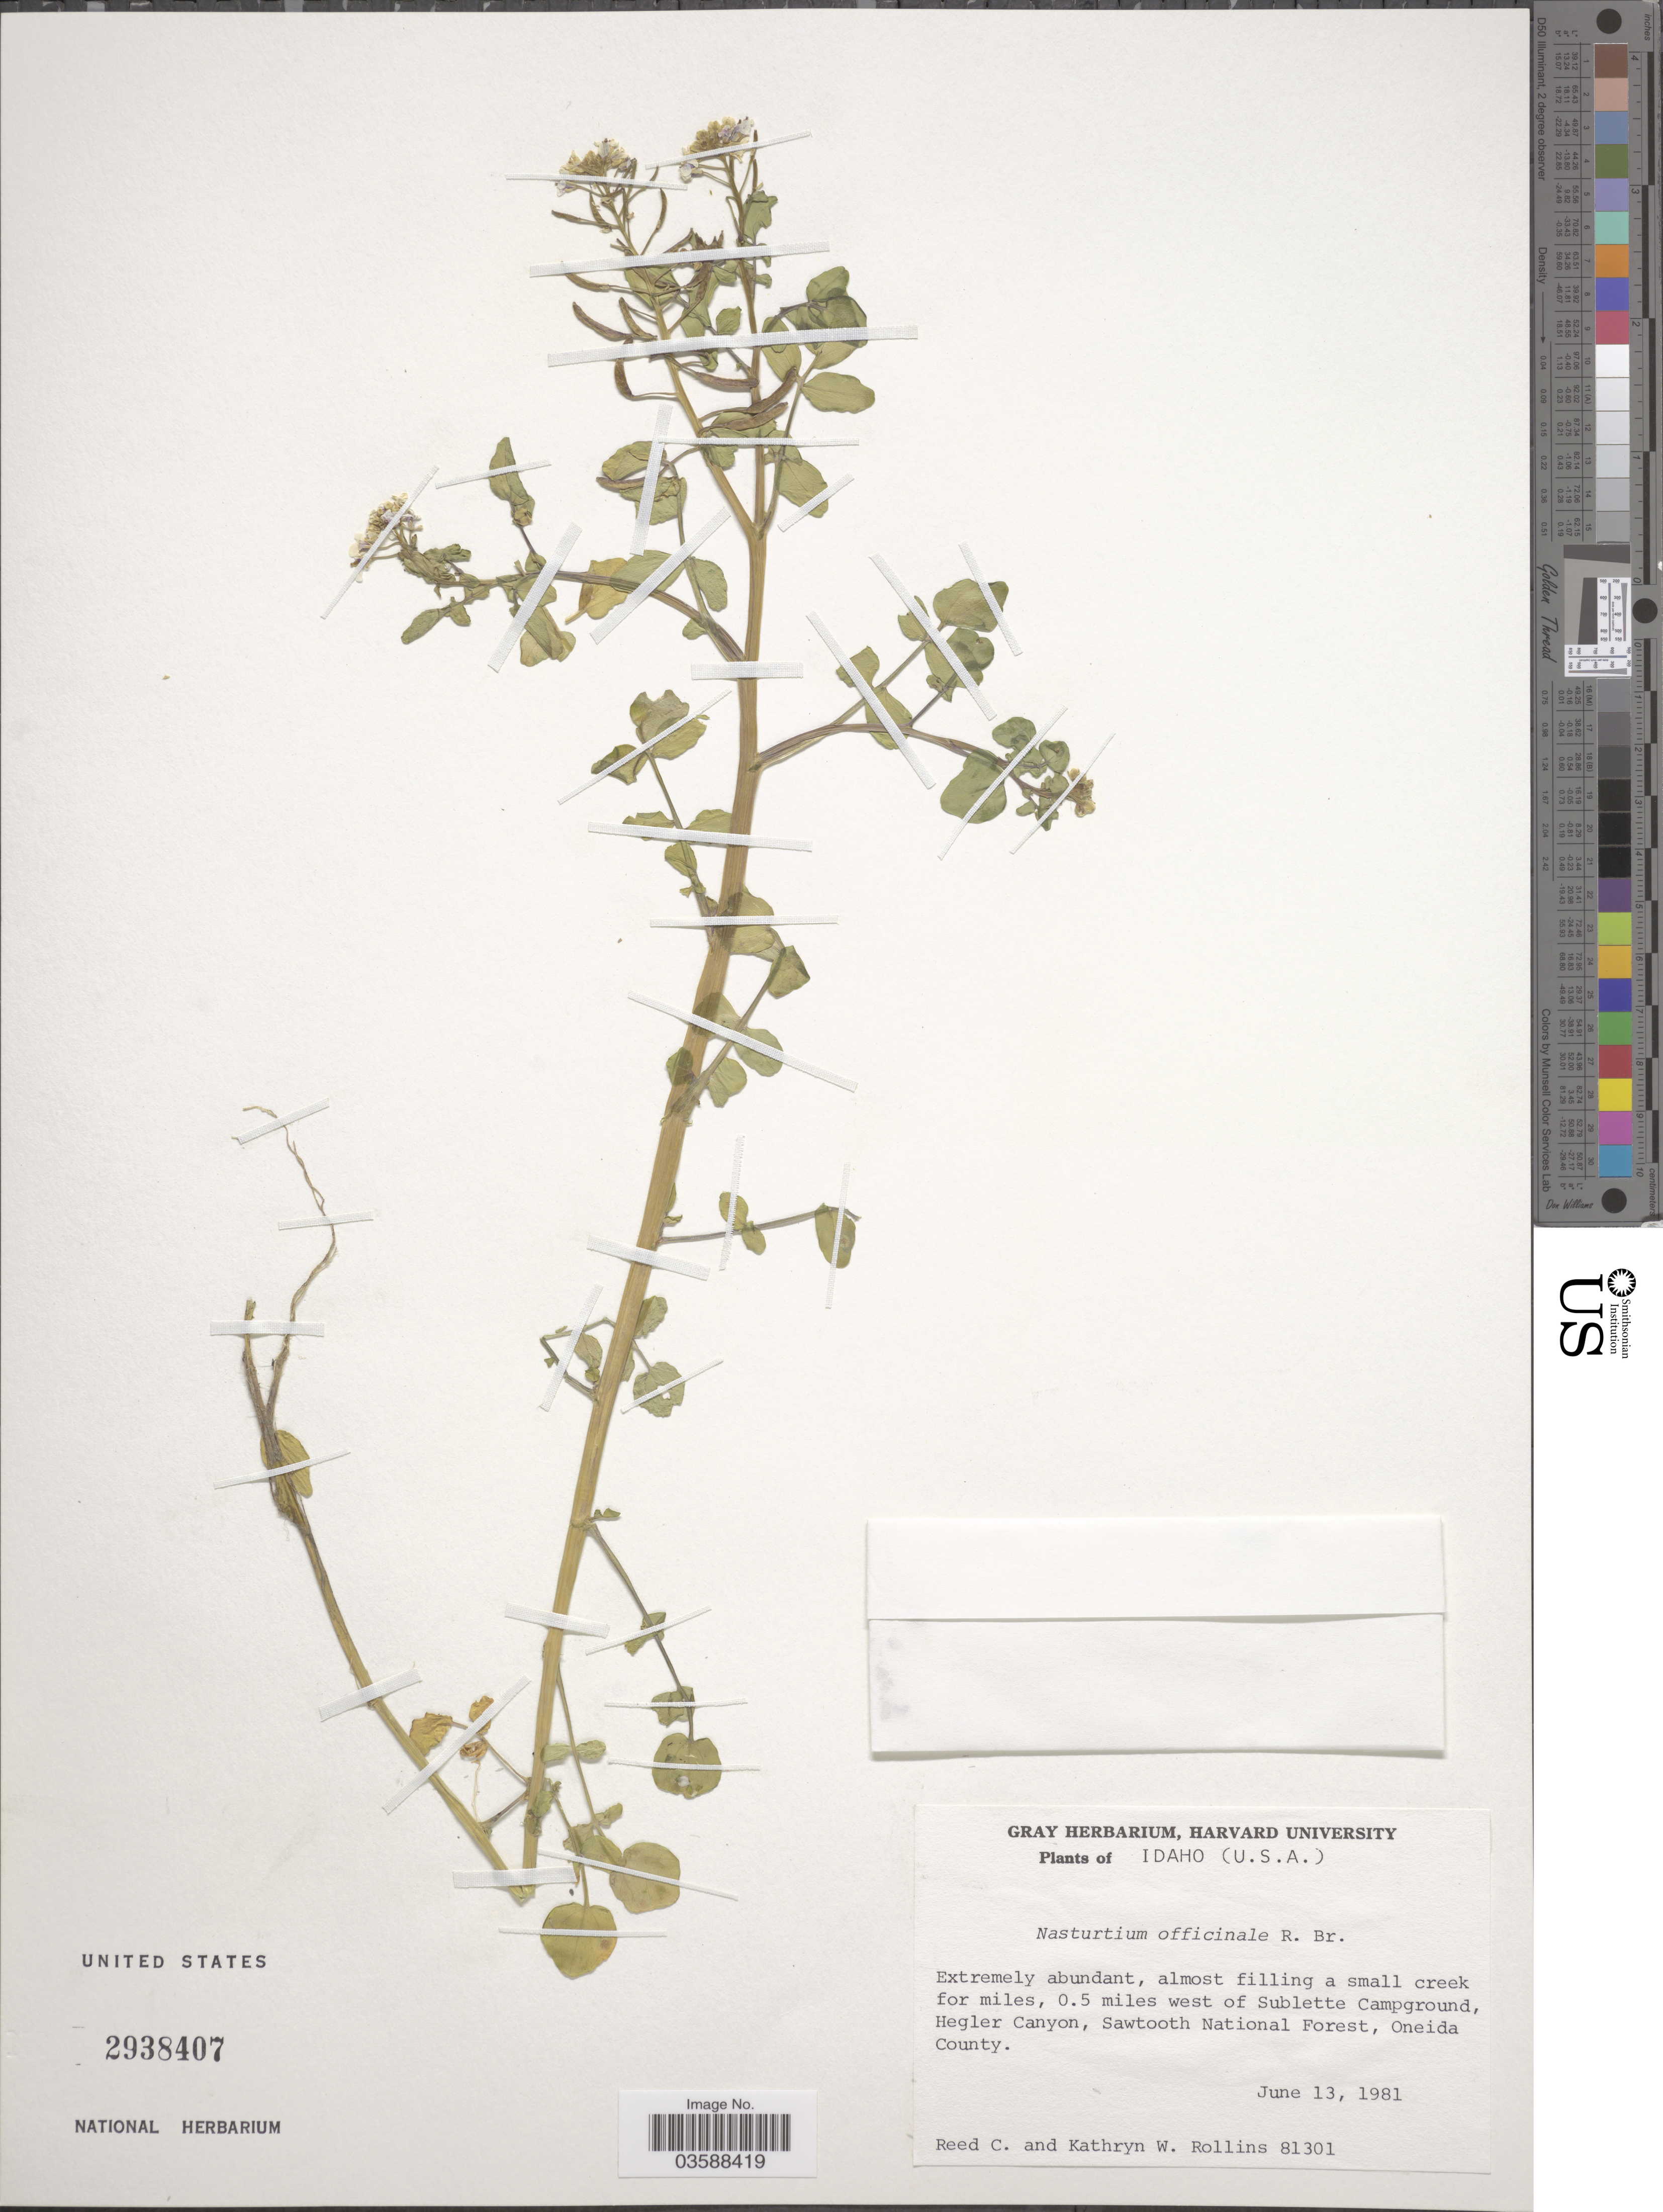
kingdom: Plantae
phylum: Tracheophyta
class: Magnoliopsida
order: Brassicales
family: Brassicaceae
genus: Nasturtium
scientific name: Nasturtium officinale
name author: R. Br.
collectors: R. C. Rollins & K. W. Rollins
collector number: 81301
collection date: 1981-06-13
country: United States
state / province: Idaho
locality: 0.5 miles west of Sublette Campground, Hegler Canyon, Sawtooth National Forest, Oneida County.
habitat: almost filling a small creek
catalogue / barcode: US 2938407